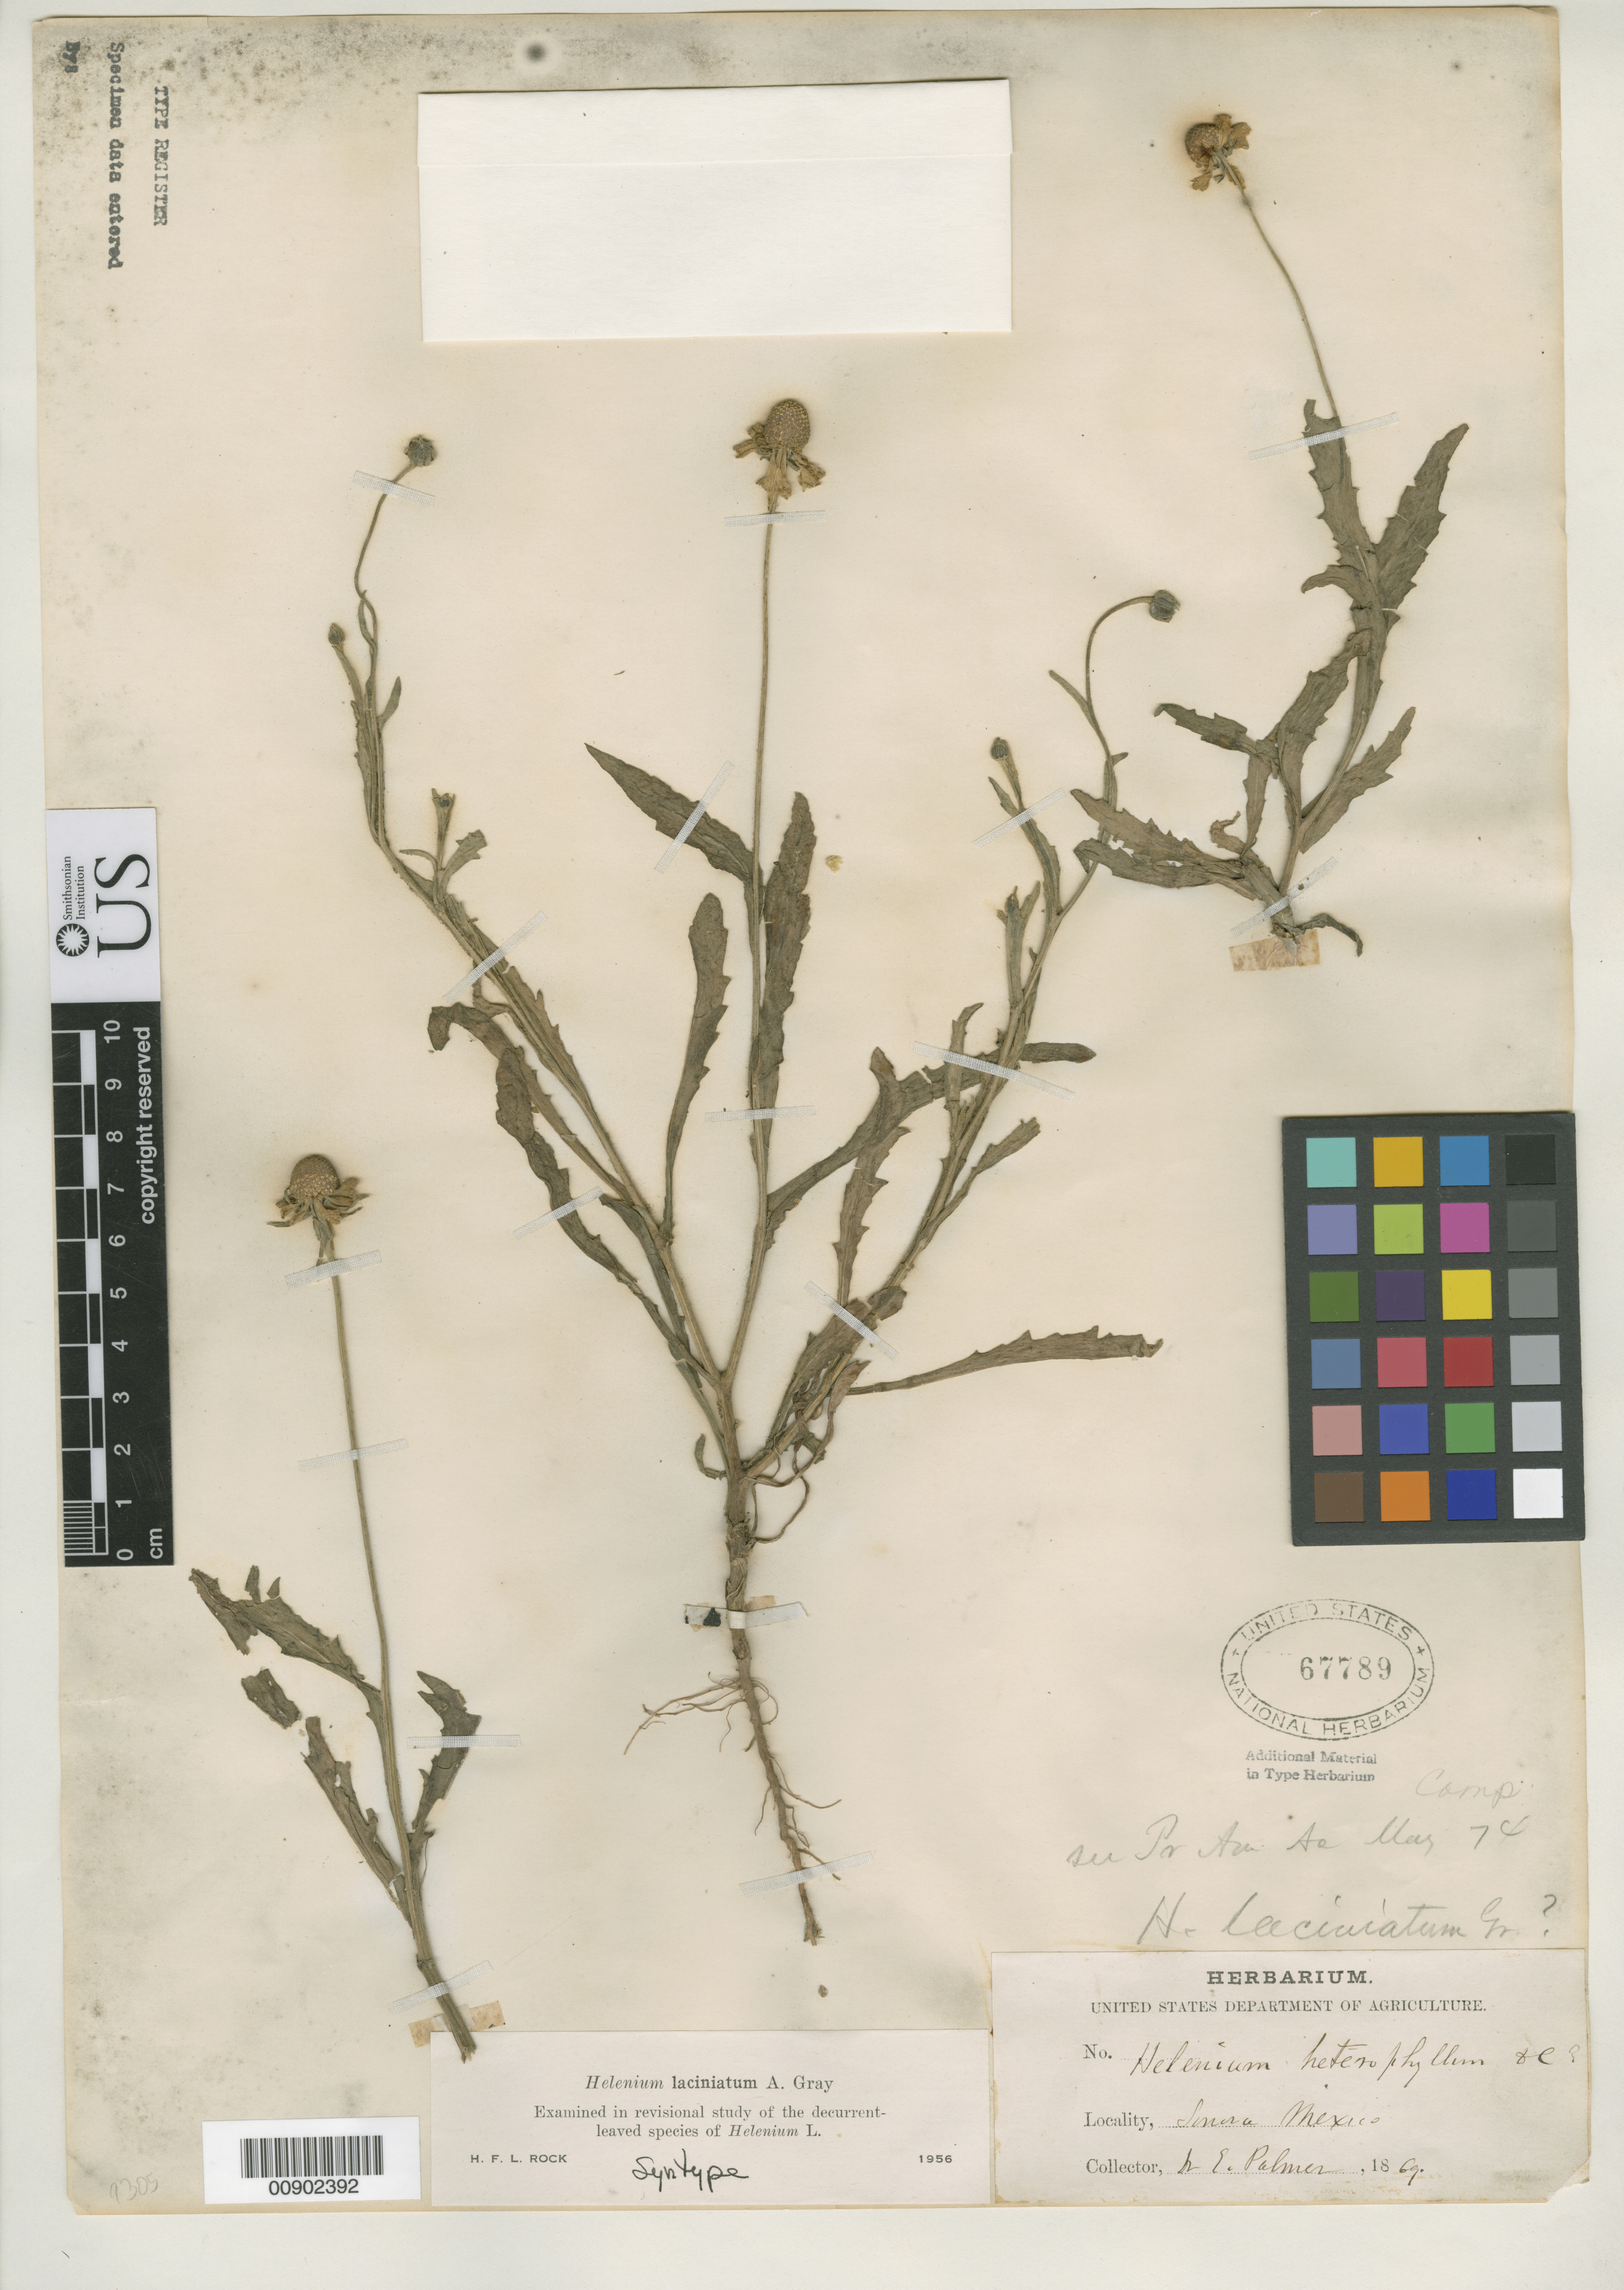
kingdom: Plantae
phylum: Tracheophyta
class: Magnoliopsida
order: Asterales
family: Asteraceae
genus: Helenium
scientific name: Helenium laciniatum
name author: A. Gray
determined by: Rock, H. F. L.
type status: Syntype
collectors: E. Palmer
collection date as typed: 1869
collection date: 1869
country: Mexico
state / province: Sonora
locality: Sonora, Mexico.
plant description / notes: Lectotype collection is Coulter 358 as designated by Bierner, Brittonia 24: 346 (1972).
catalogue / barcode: US 67789